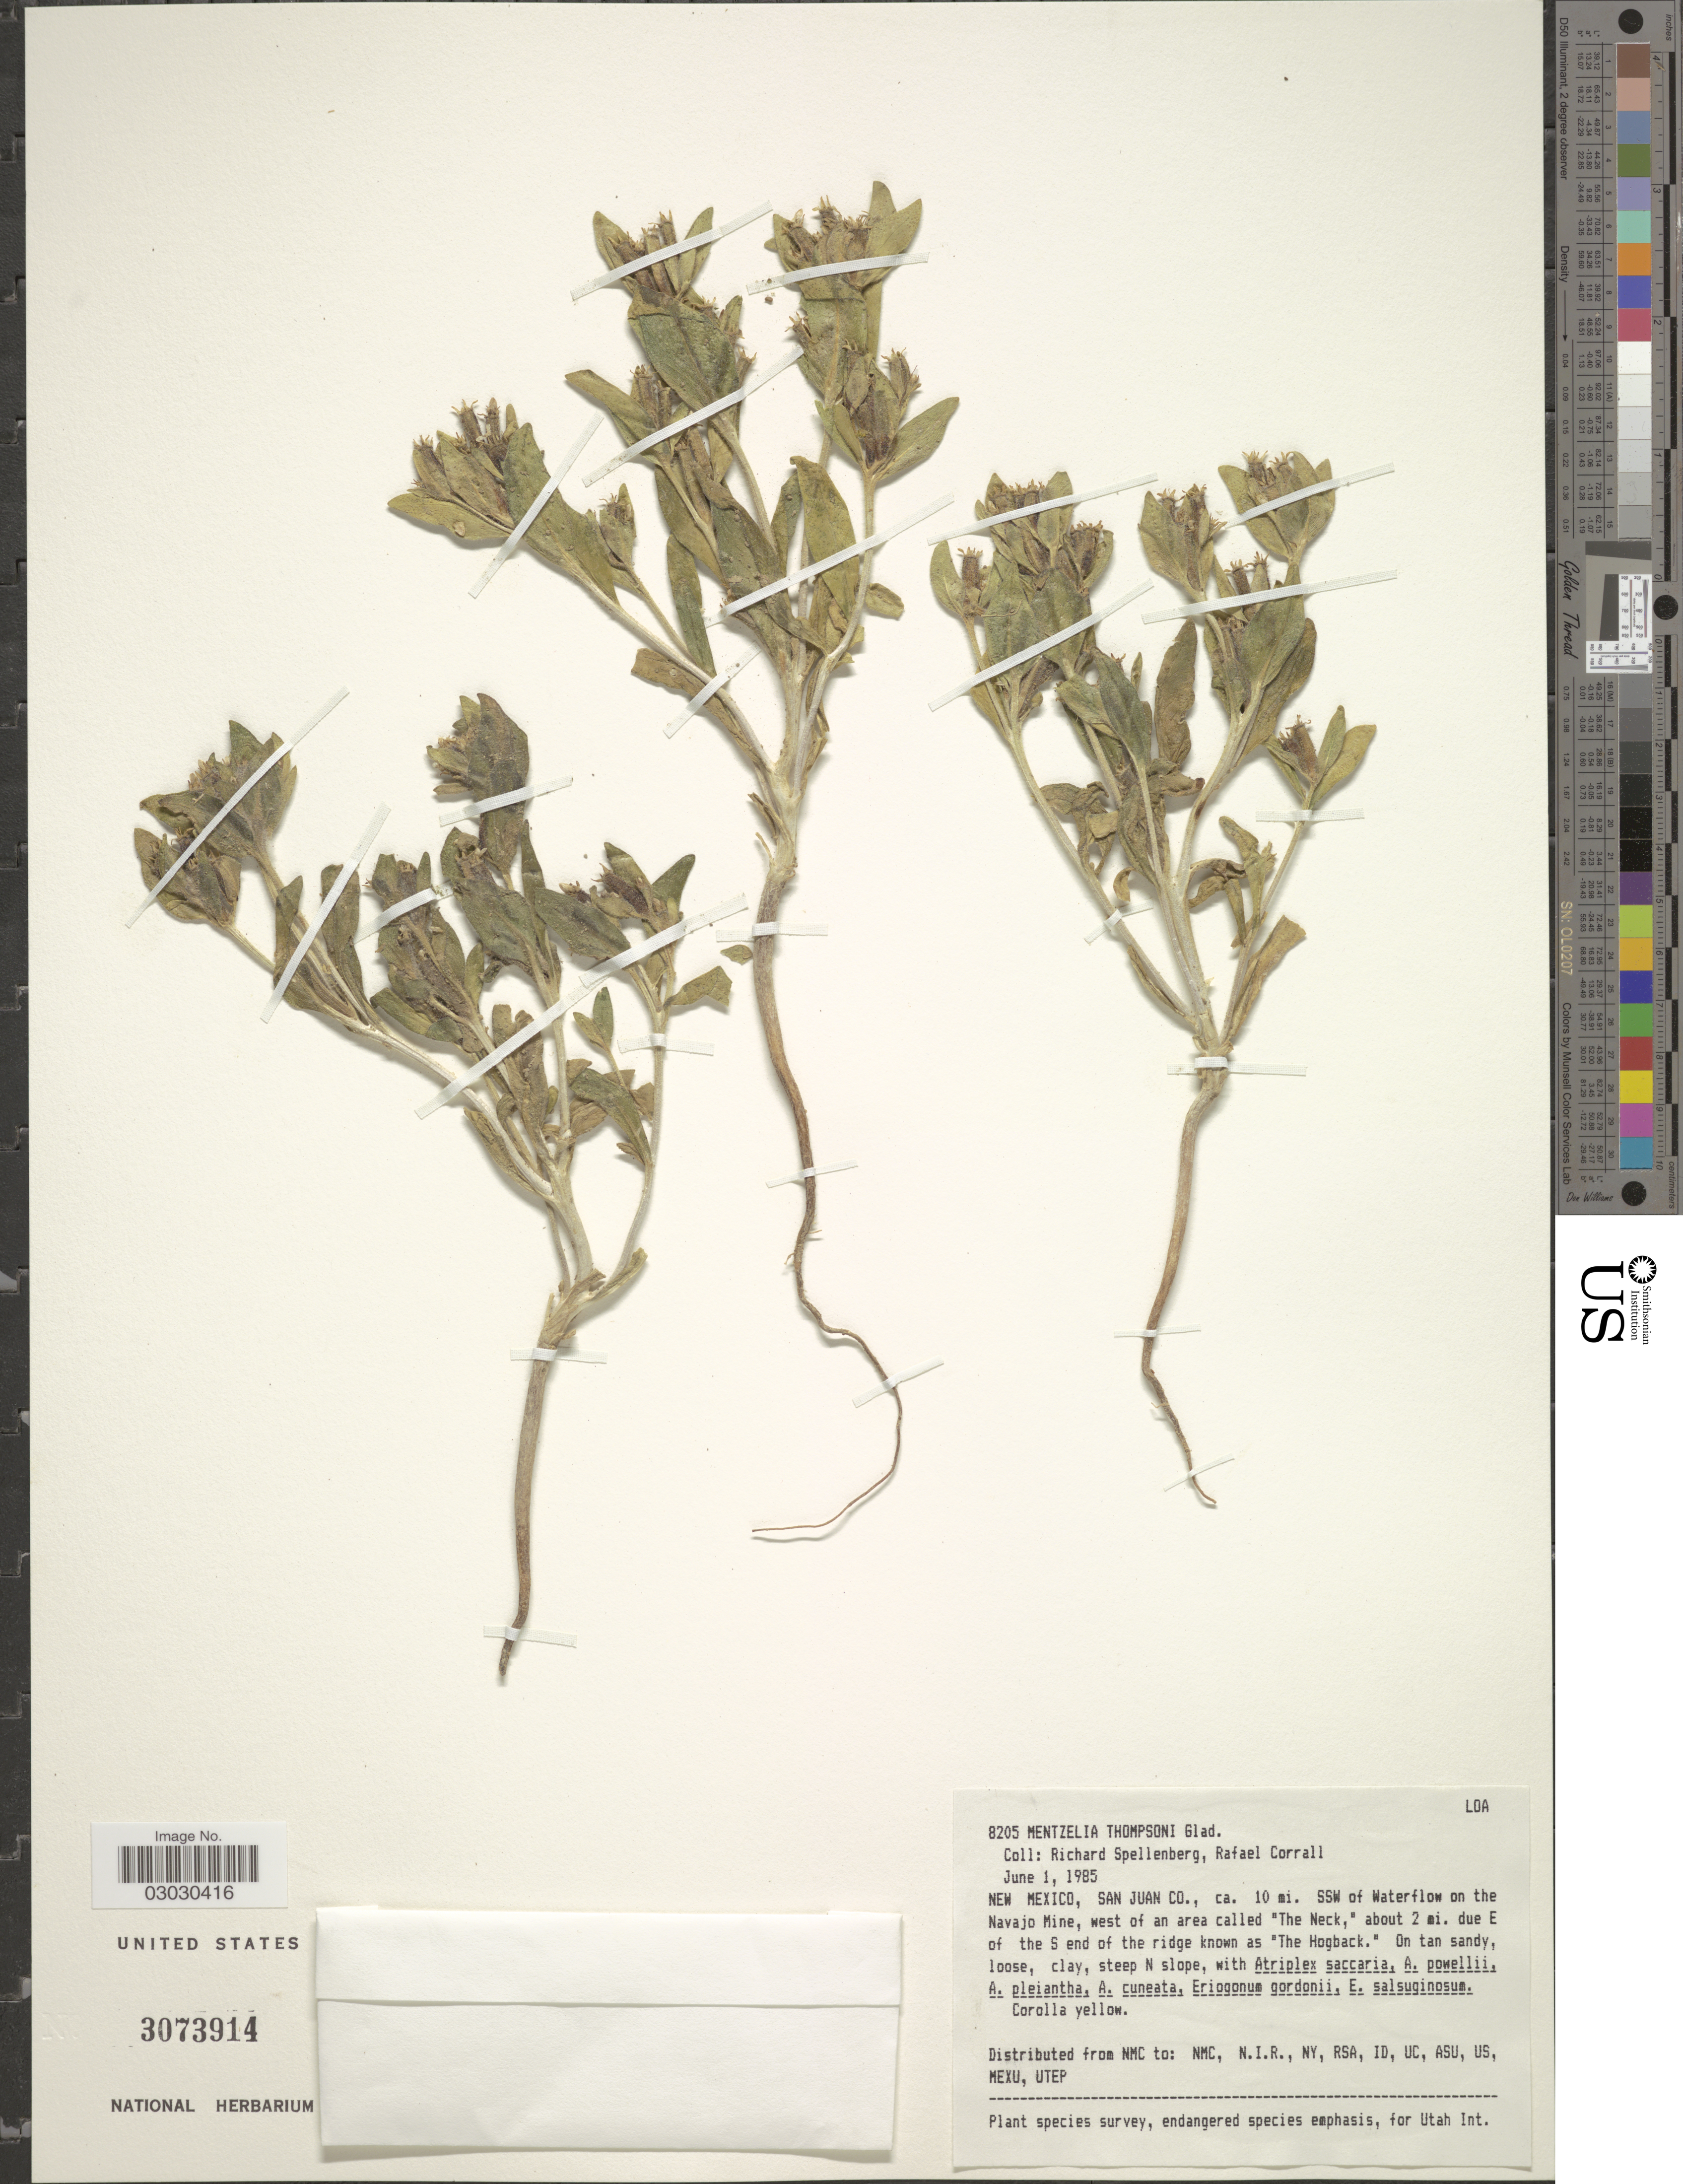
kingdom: Plantae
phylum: Tracheophyta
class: Magnoliopsida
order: Cornales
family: Loasaceae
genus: Mentzelia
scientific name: Mentzelia thompsonii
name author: Glad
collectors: R. Spellenberg & R. Corrall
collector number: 8205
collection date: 1985-06-01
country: United States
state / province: New Mexico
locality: San Juan Co., ca. 10 mi. SSW of Waterflow on the Navajo Mine, west of an area called "The Neck," about 2 mi. due E of the S end of the ridge known as "The Hogback.".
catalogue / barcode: US 3073914